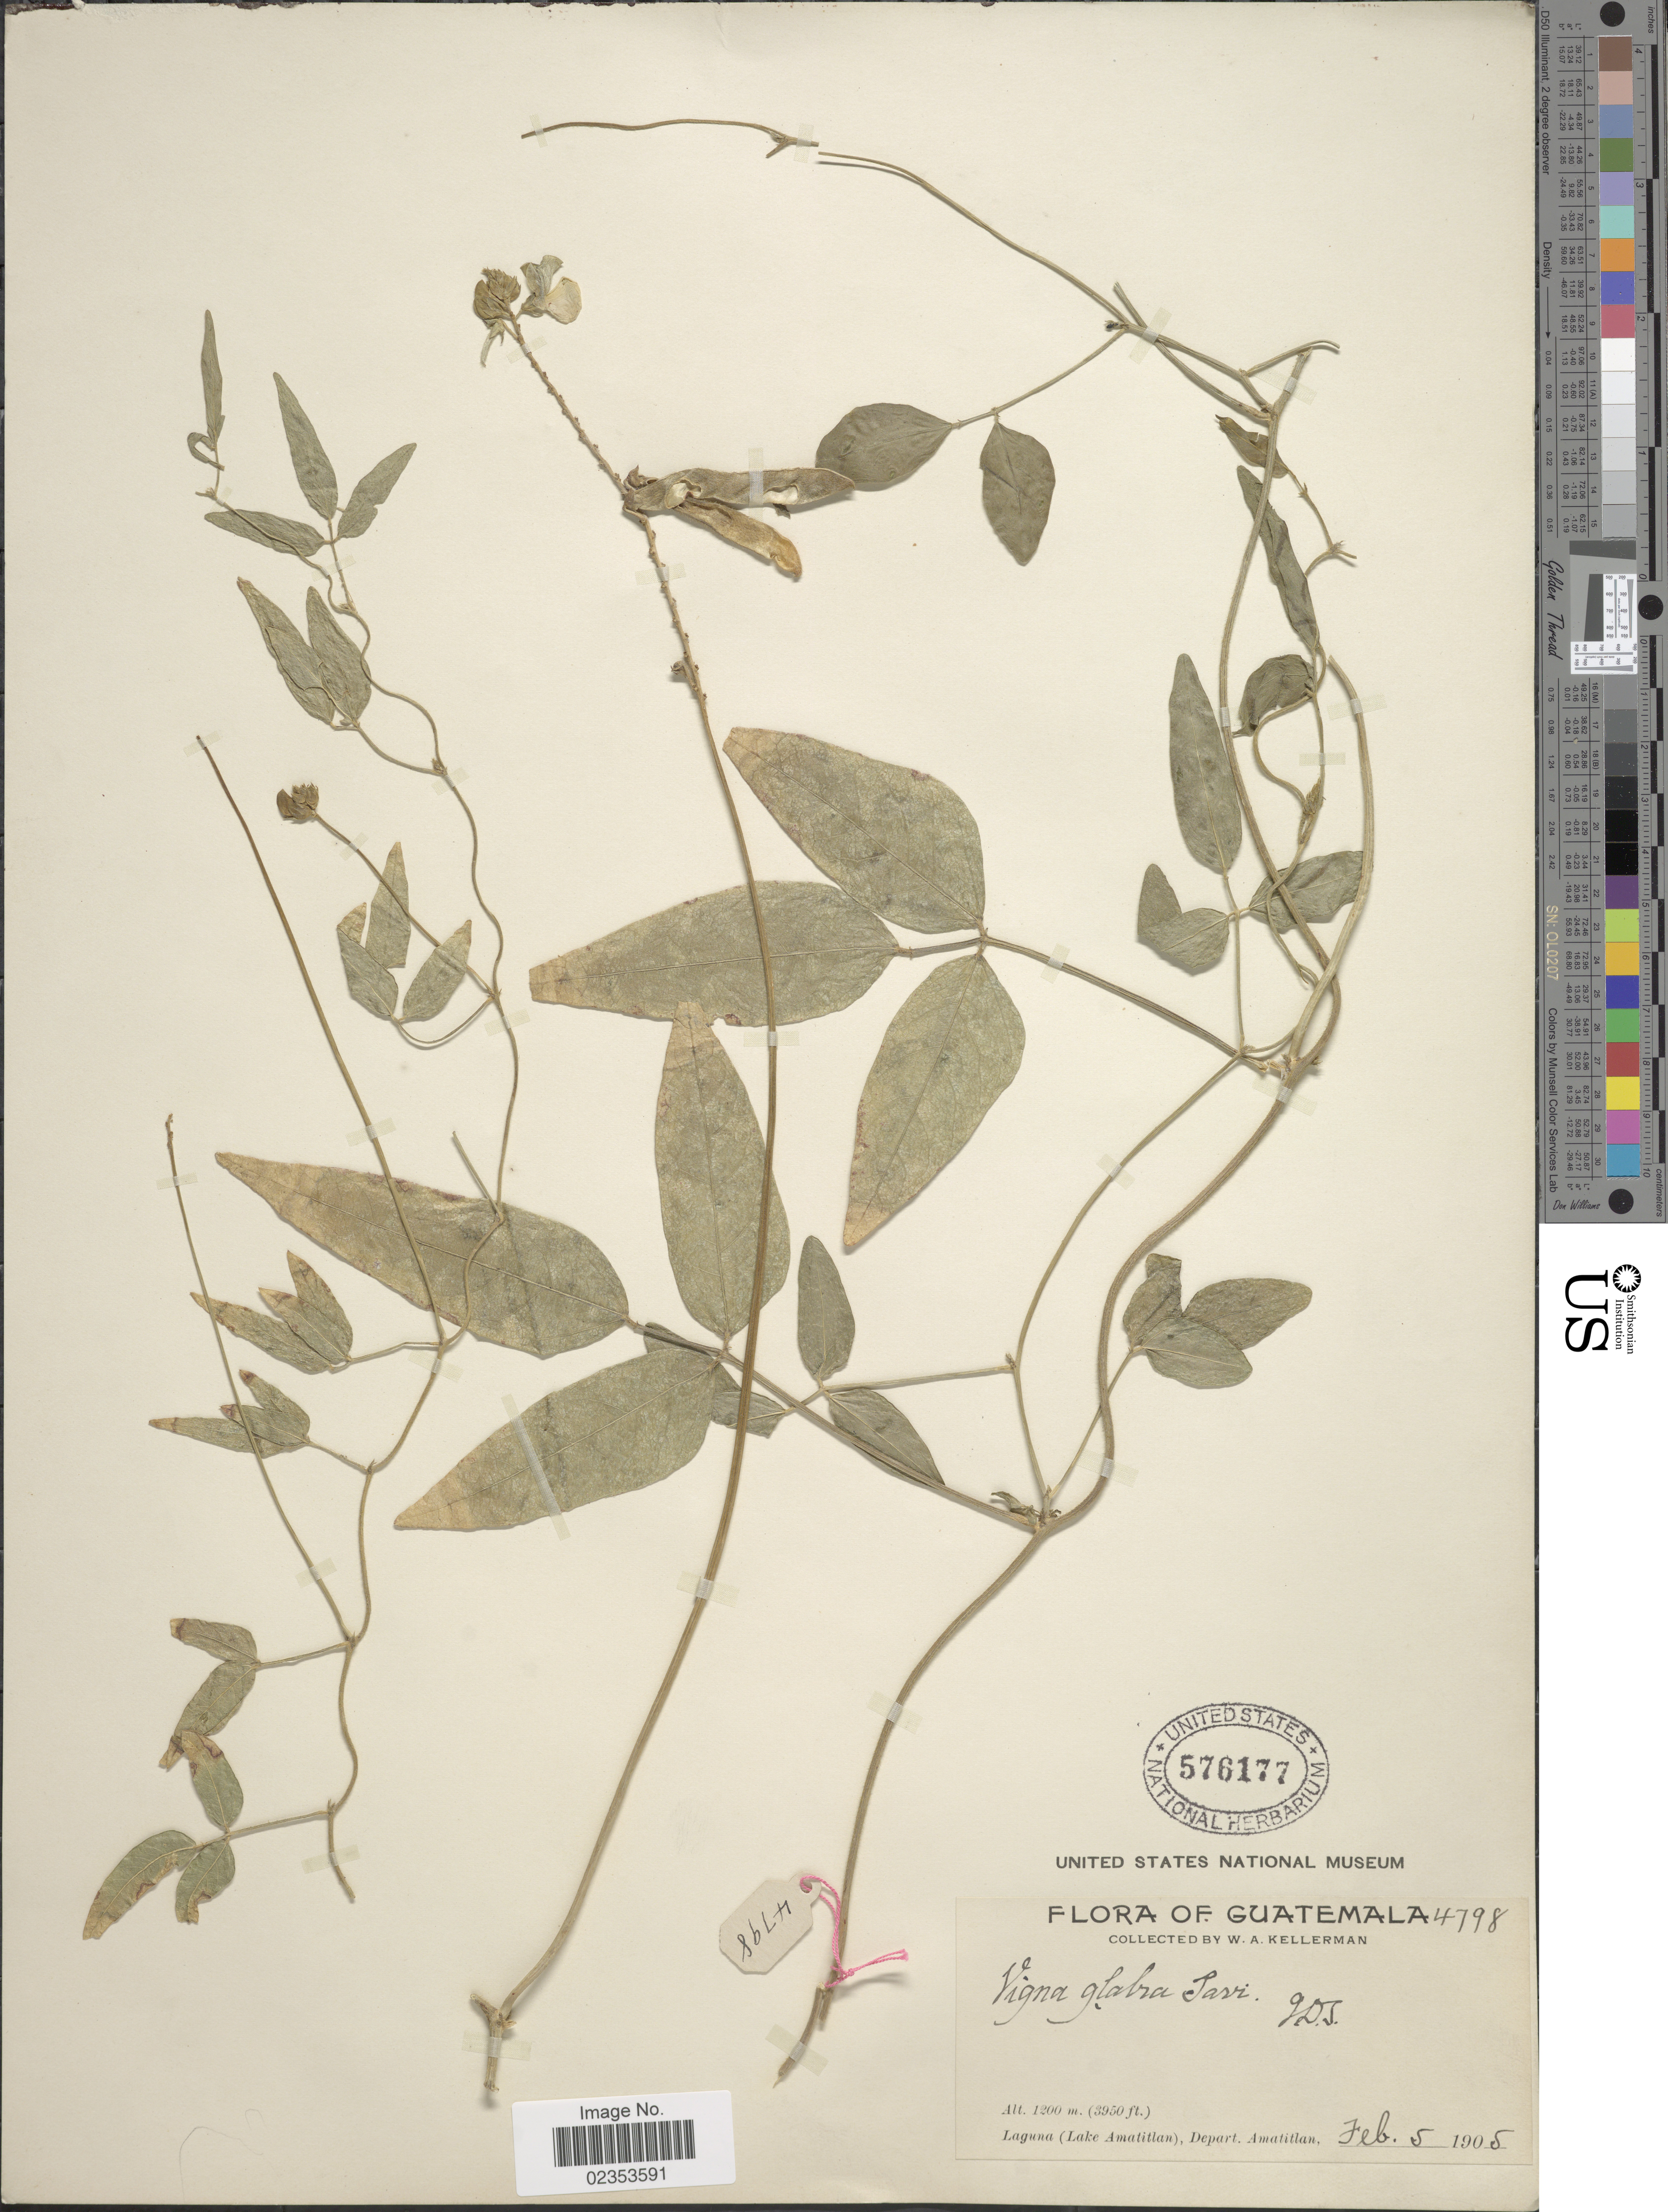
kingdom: Plantae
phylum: Tracheophyta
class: Magnoliopsida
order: Fabales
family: Fabaceae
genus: Vigna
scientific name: Vigna luteola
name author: (Jacq.) Benth.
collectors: W. Kellerman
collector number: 4798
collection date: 1905-02-05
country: Guatemala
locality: Laguna (Lake Amatitlan), Depart. Amatitlan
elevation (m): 1200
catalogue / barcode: US 576177